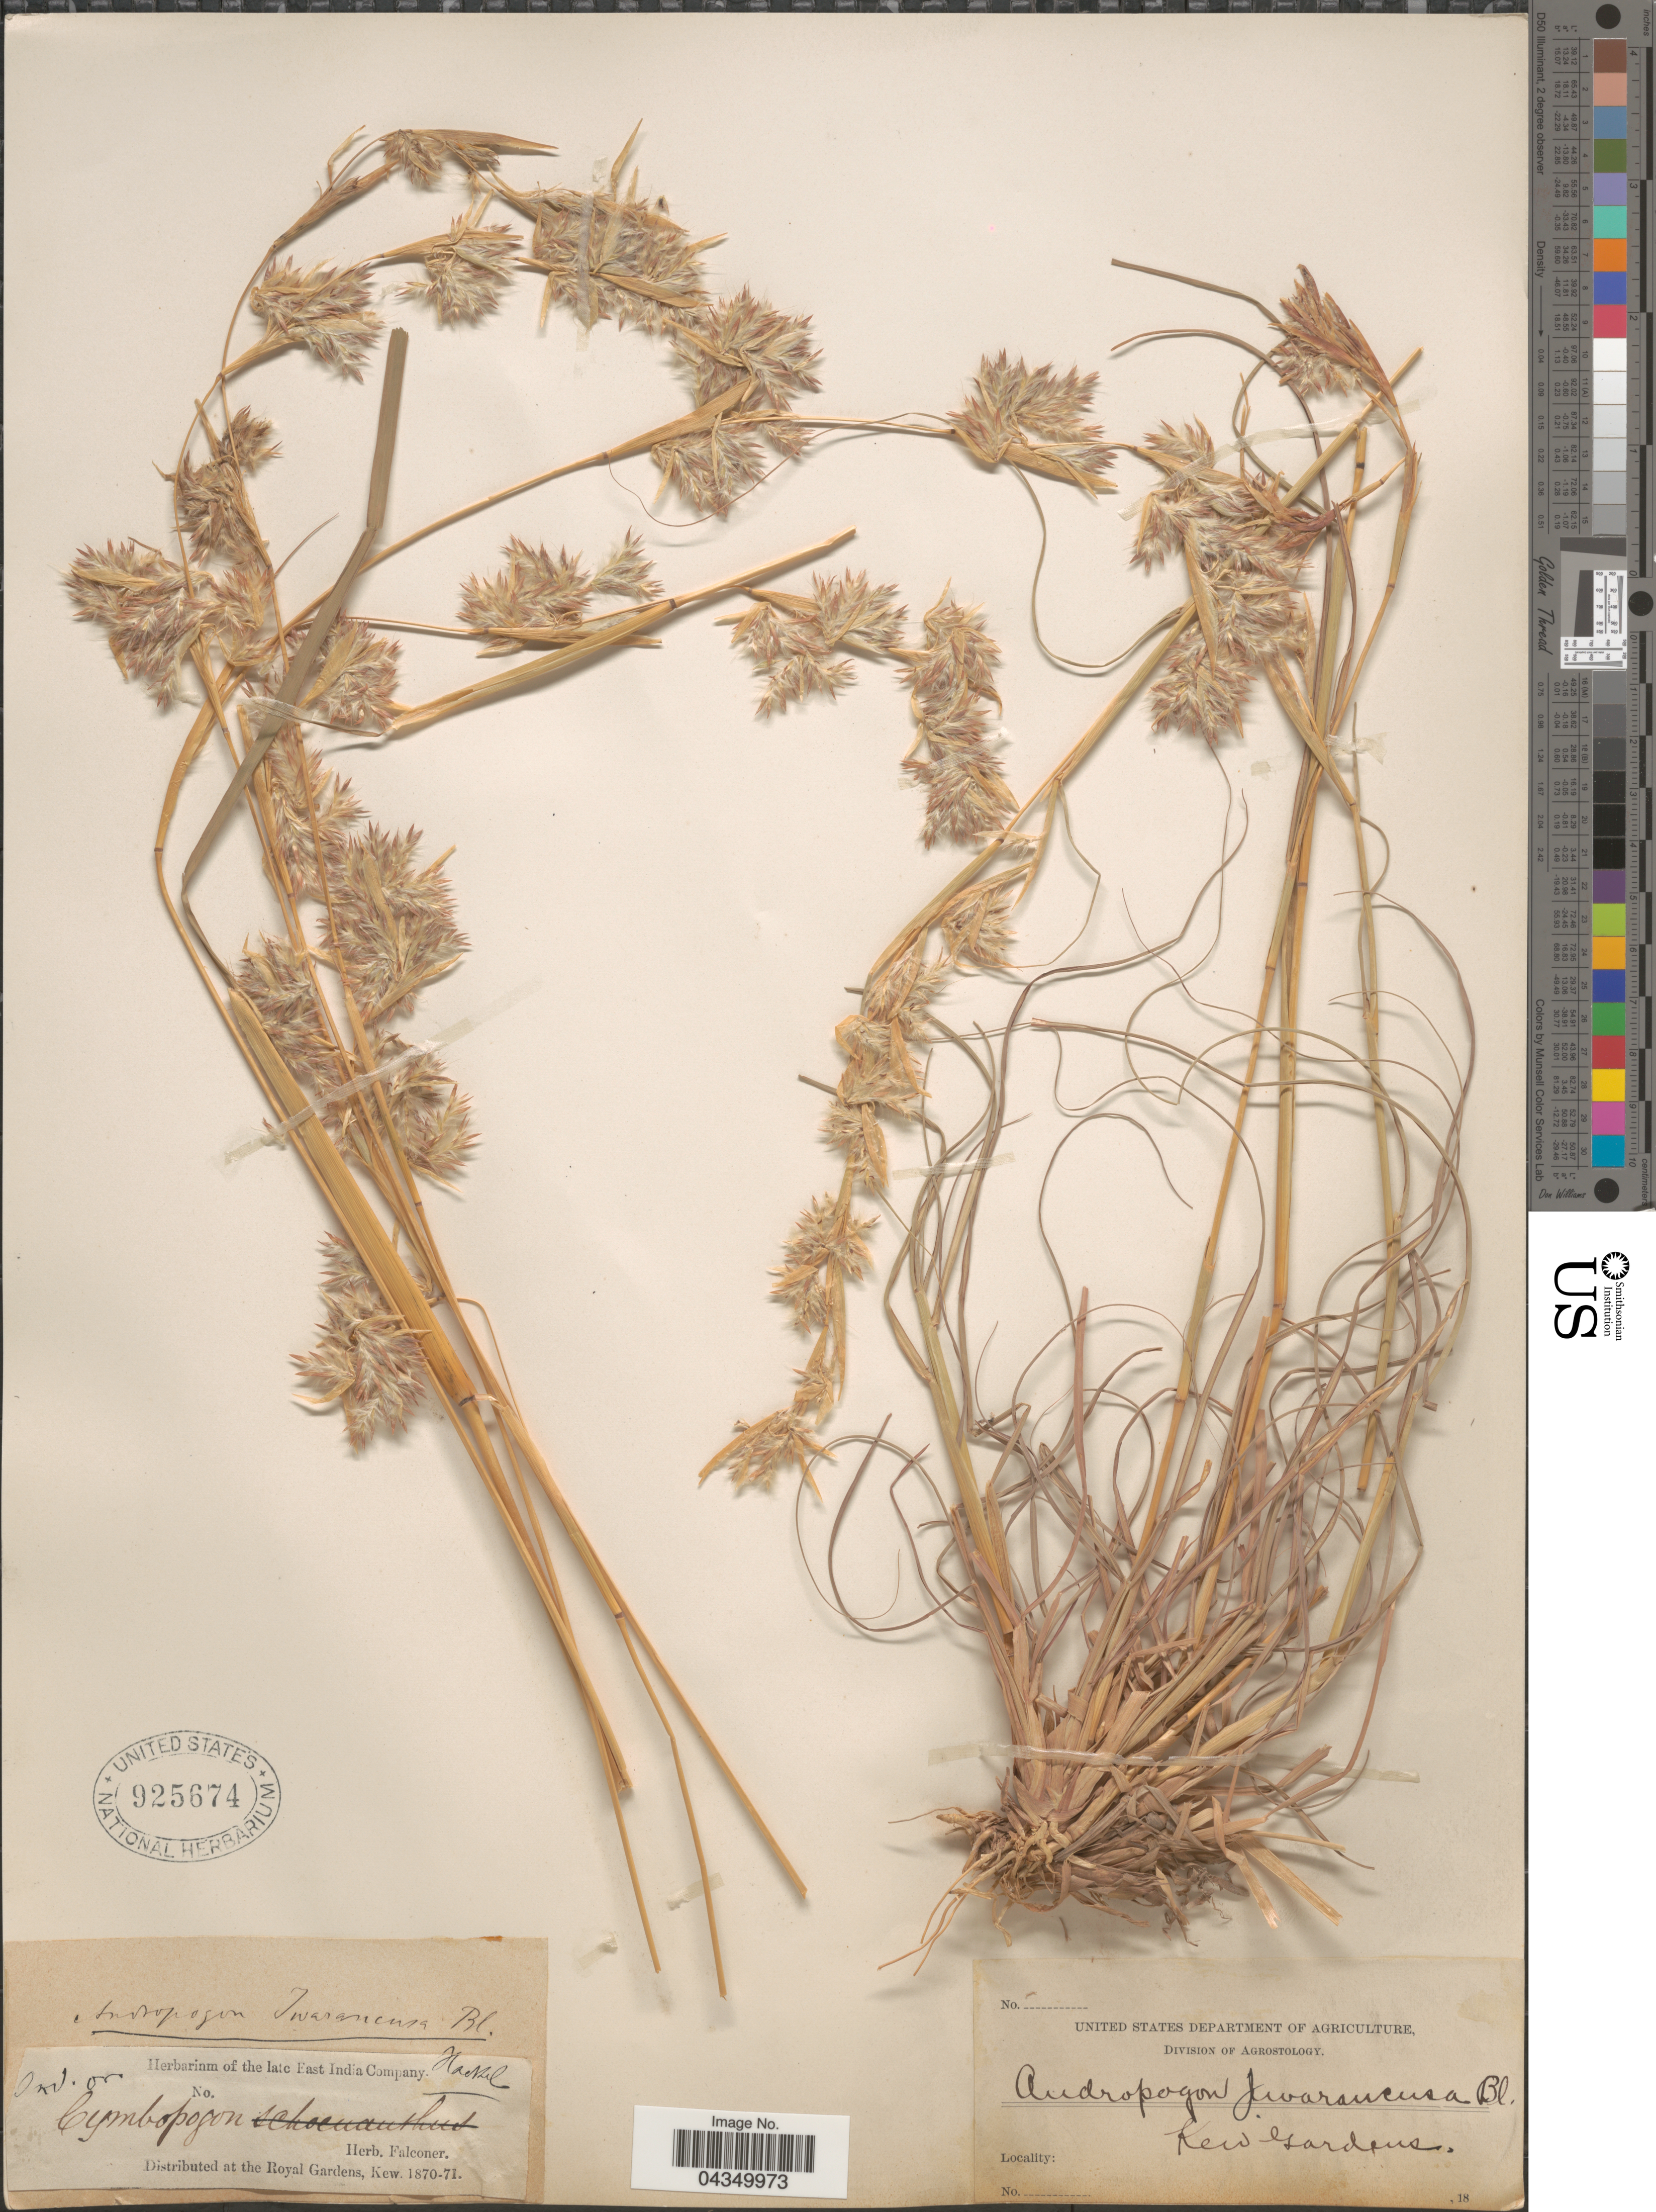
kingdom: Plantae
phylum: Tracheophyta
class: Liliopsida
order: Poales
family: Poaceae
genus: Cymbopogon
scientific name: Cymbopogon iwarancusa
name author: (Jones) Schult.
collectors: ex herb. Falconer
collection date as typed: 18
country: India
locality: Ind. or. Kew Gardens.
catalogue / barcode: US 925674